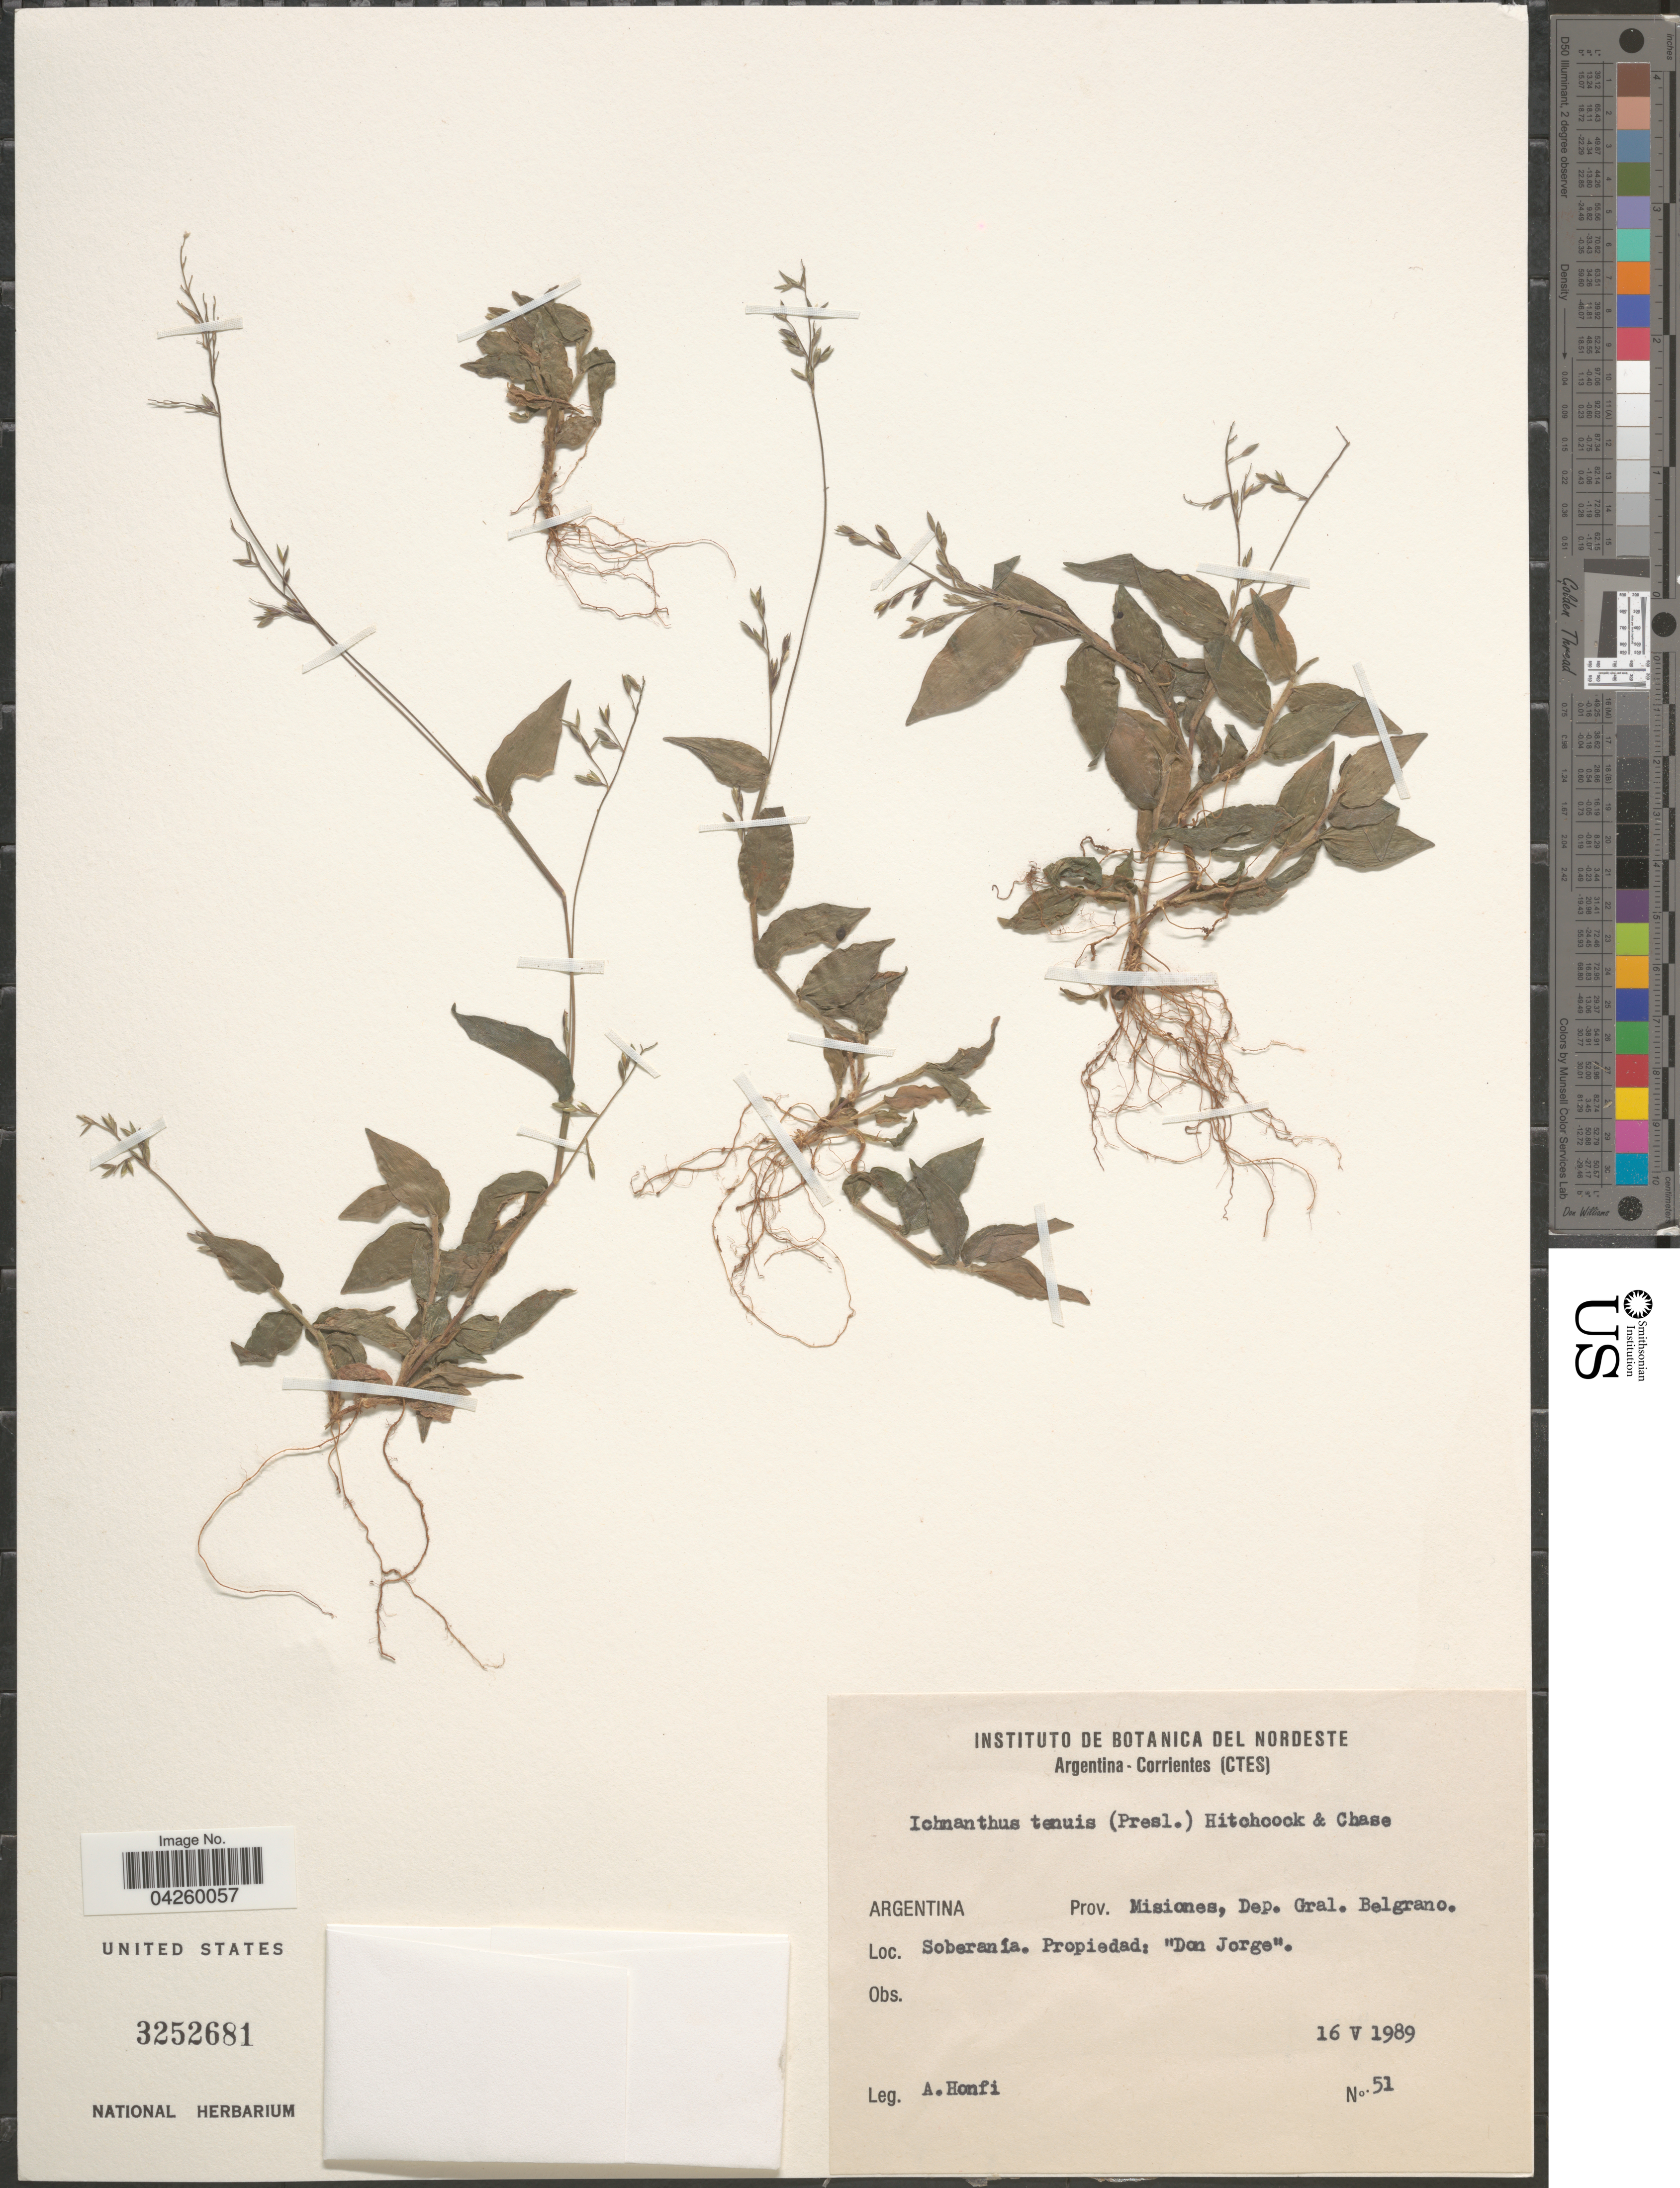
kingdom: Plantae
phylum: Tracheophyta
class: Liliopsida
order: Poales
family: Poaceae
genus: Ichnanthus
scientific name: Ichnanthus tenuis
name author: (J. Presl) Hitchc. & Chase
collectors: A. Honfi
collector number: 51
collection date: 1989-05-16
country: Argentina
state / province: Misiones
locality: Dep. Gral. Belgrano. Soberanía, Propiedad, "Don Jorge".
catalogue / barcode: US 3252681